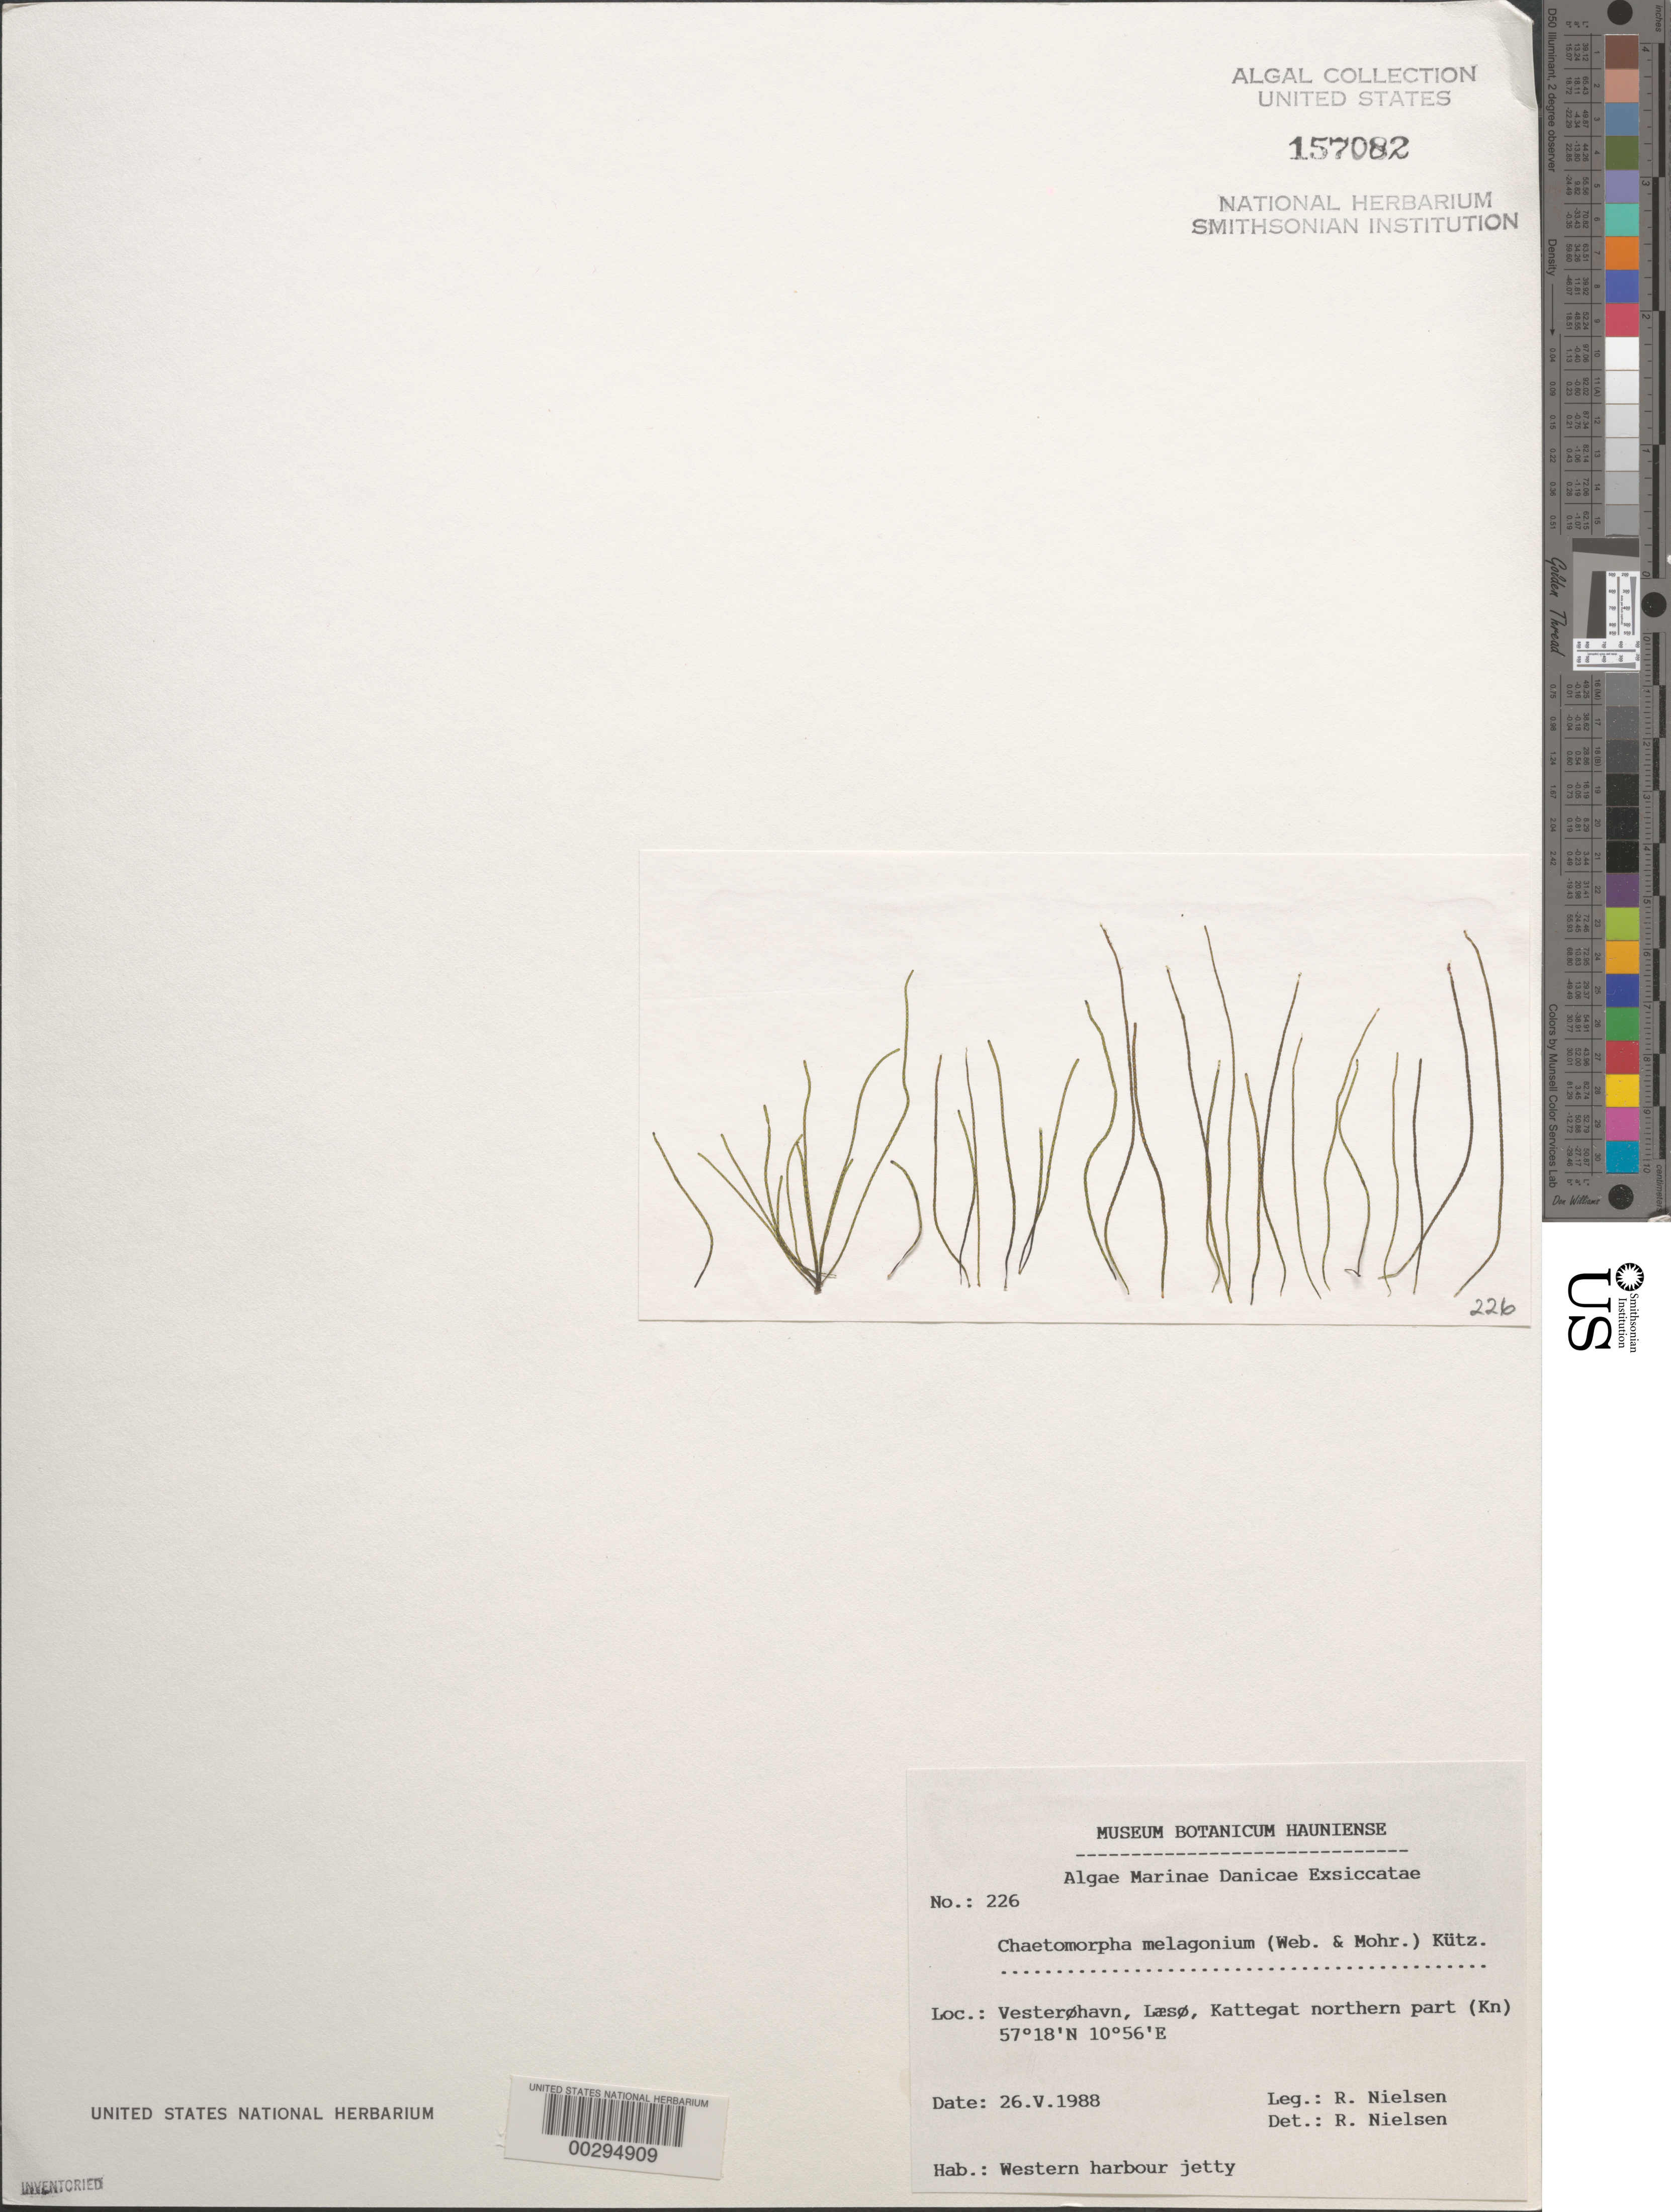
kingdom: Plantae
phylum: Chlorophyta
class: Ulvophyceae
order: Cladophorales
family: Cladophoraceae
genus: Chaetomorpha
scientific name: Chaetomorpha melagonium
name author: (F. Weber & D. Mohr) Kützing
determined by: Nielsen, R.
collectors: R. Nielsen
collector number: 226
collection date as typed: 26 May 1988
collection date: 1988-05-26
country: Denmark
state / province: Nordjylland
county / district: Laeso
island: Laeso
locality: Vesterohavn, Kattegat, northern part; western harbour jetty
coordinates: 57 18' N, 10 56' E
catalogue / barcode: US 157082